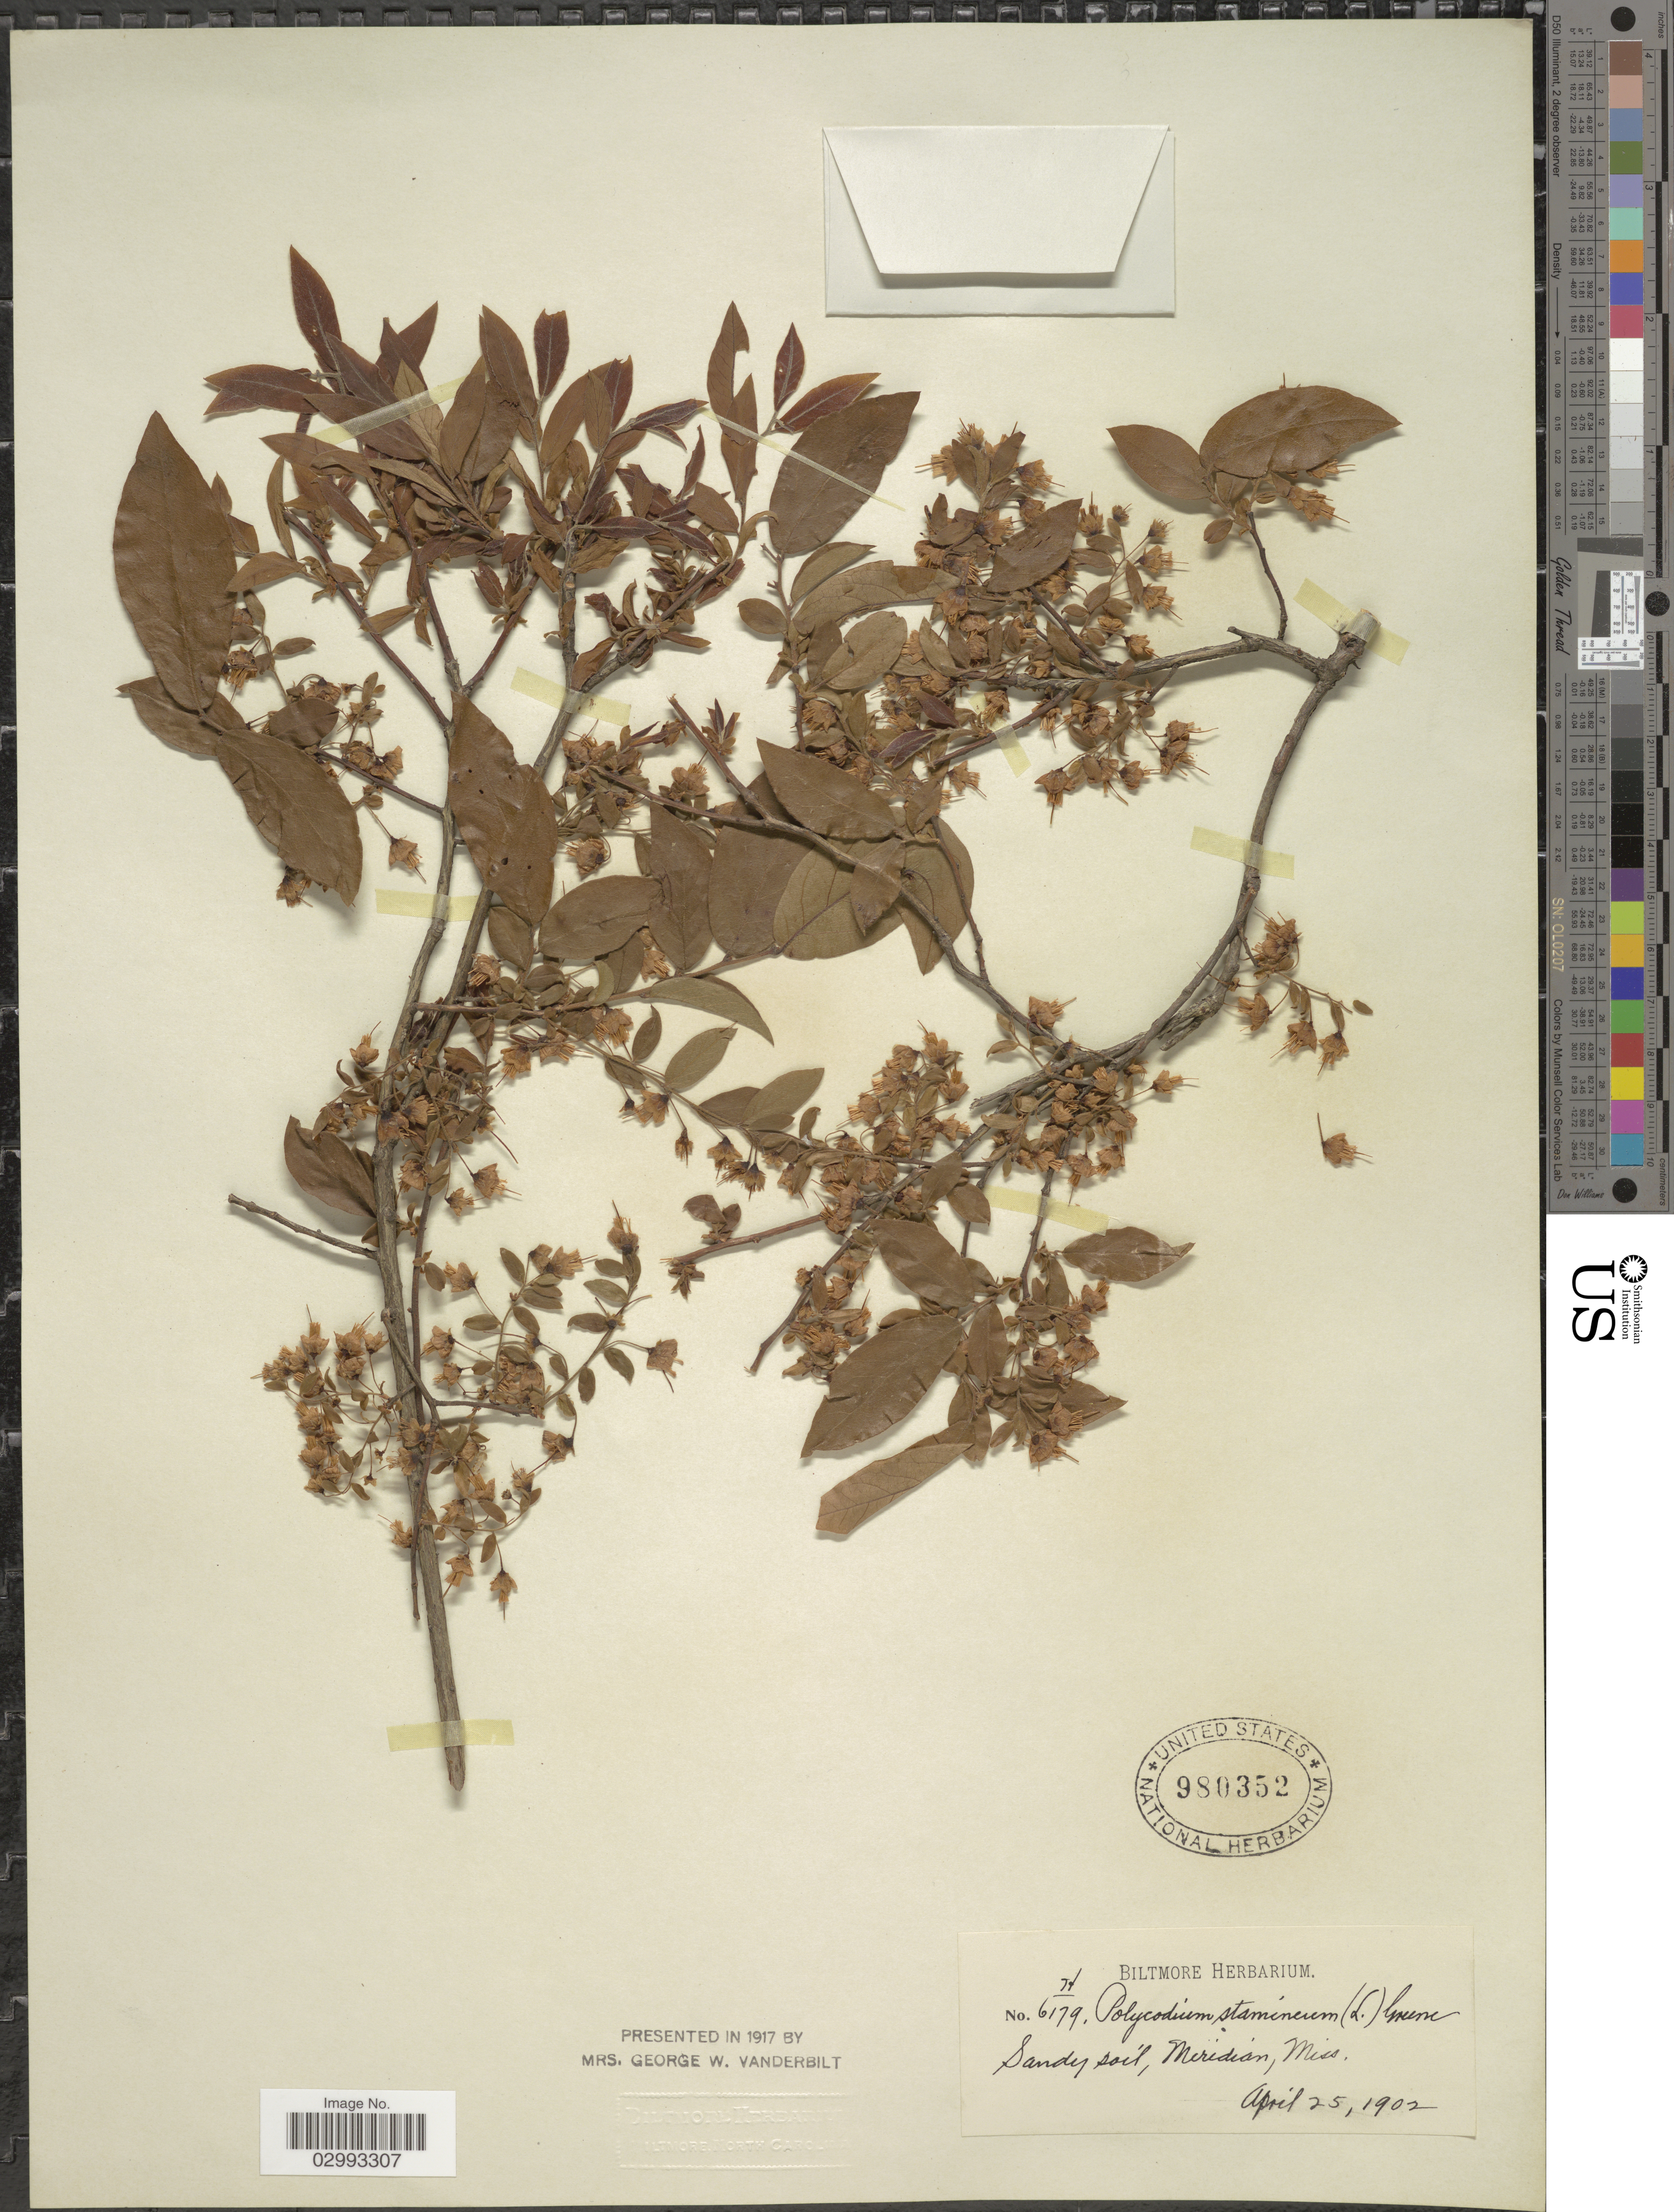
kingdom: Plantae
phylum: Tracheophyta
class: Magnoliopsida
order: Ericales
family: Ericaceae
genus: Polycodium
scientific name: Polycodium stamineum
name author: (L.) Greene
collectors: ex herb. Biltmore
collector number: H6179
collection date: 1902-04-25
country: United States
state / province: Mississippi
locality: Meridian.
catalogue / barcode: US 980352